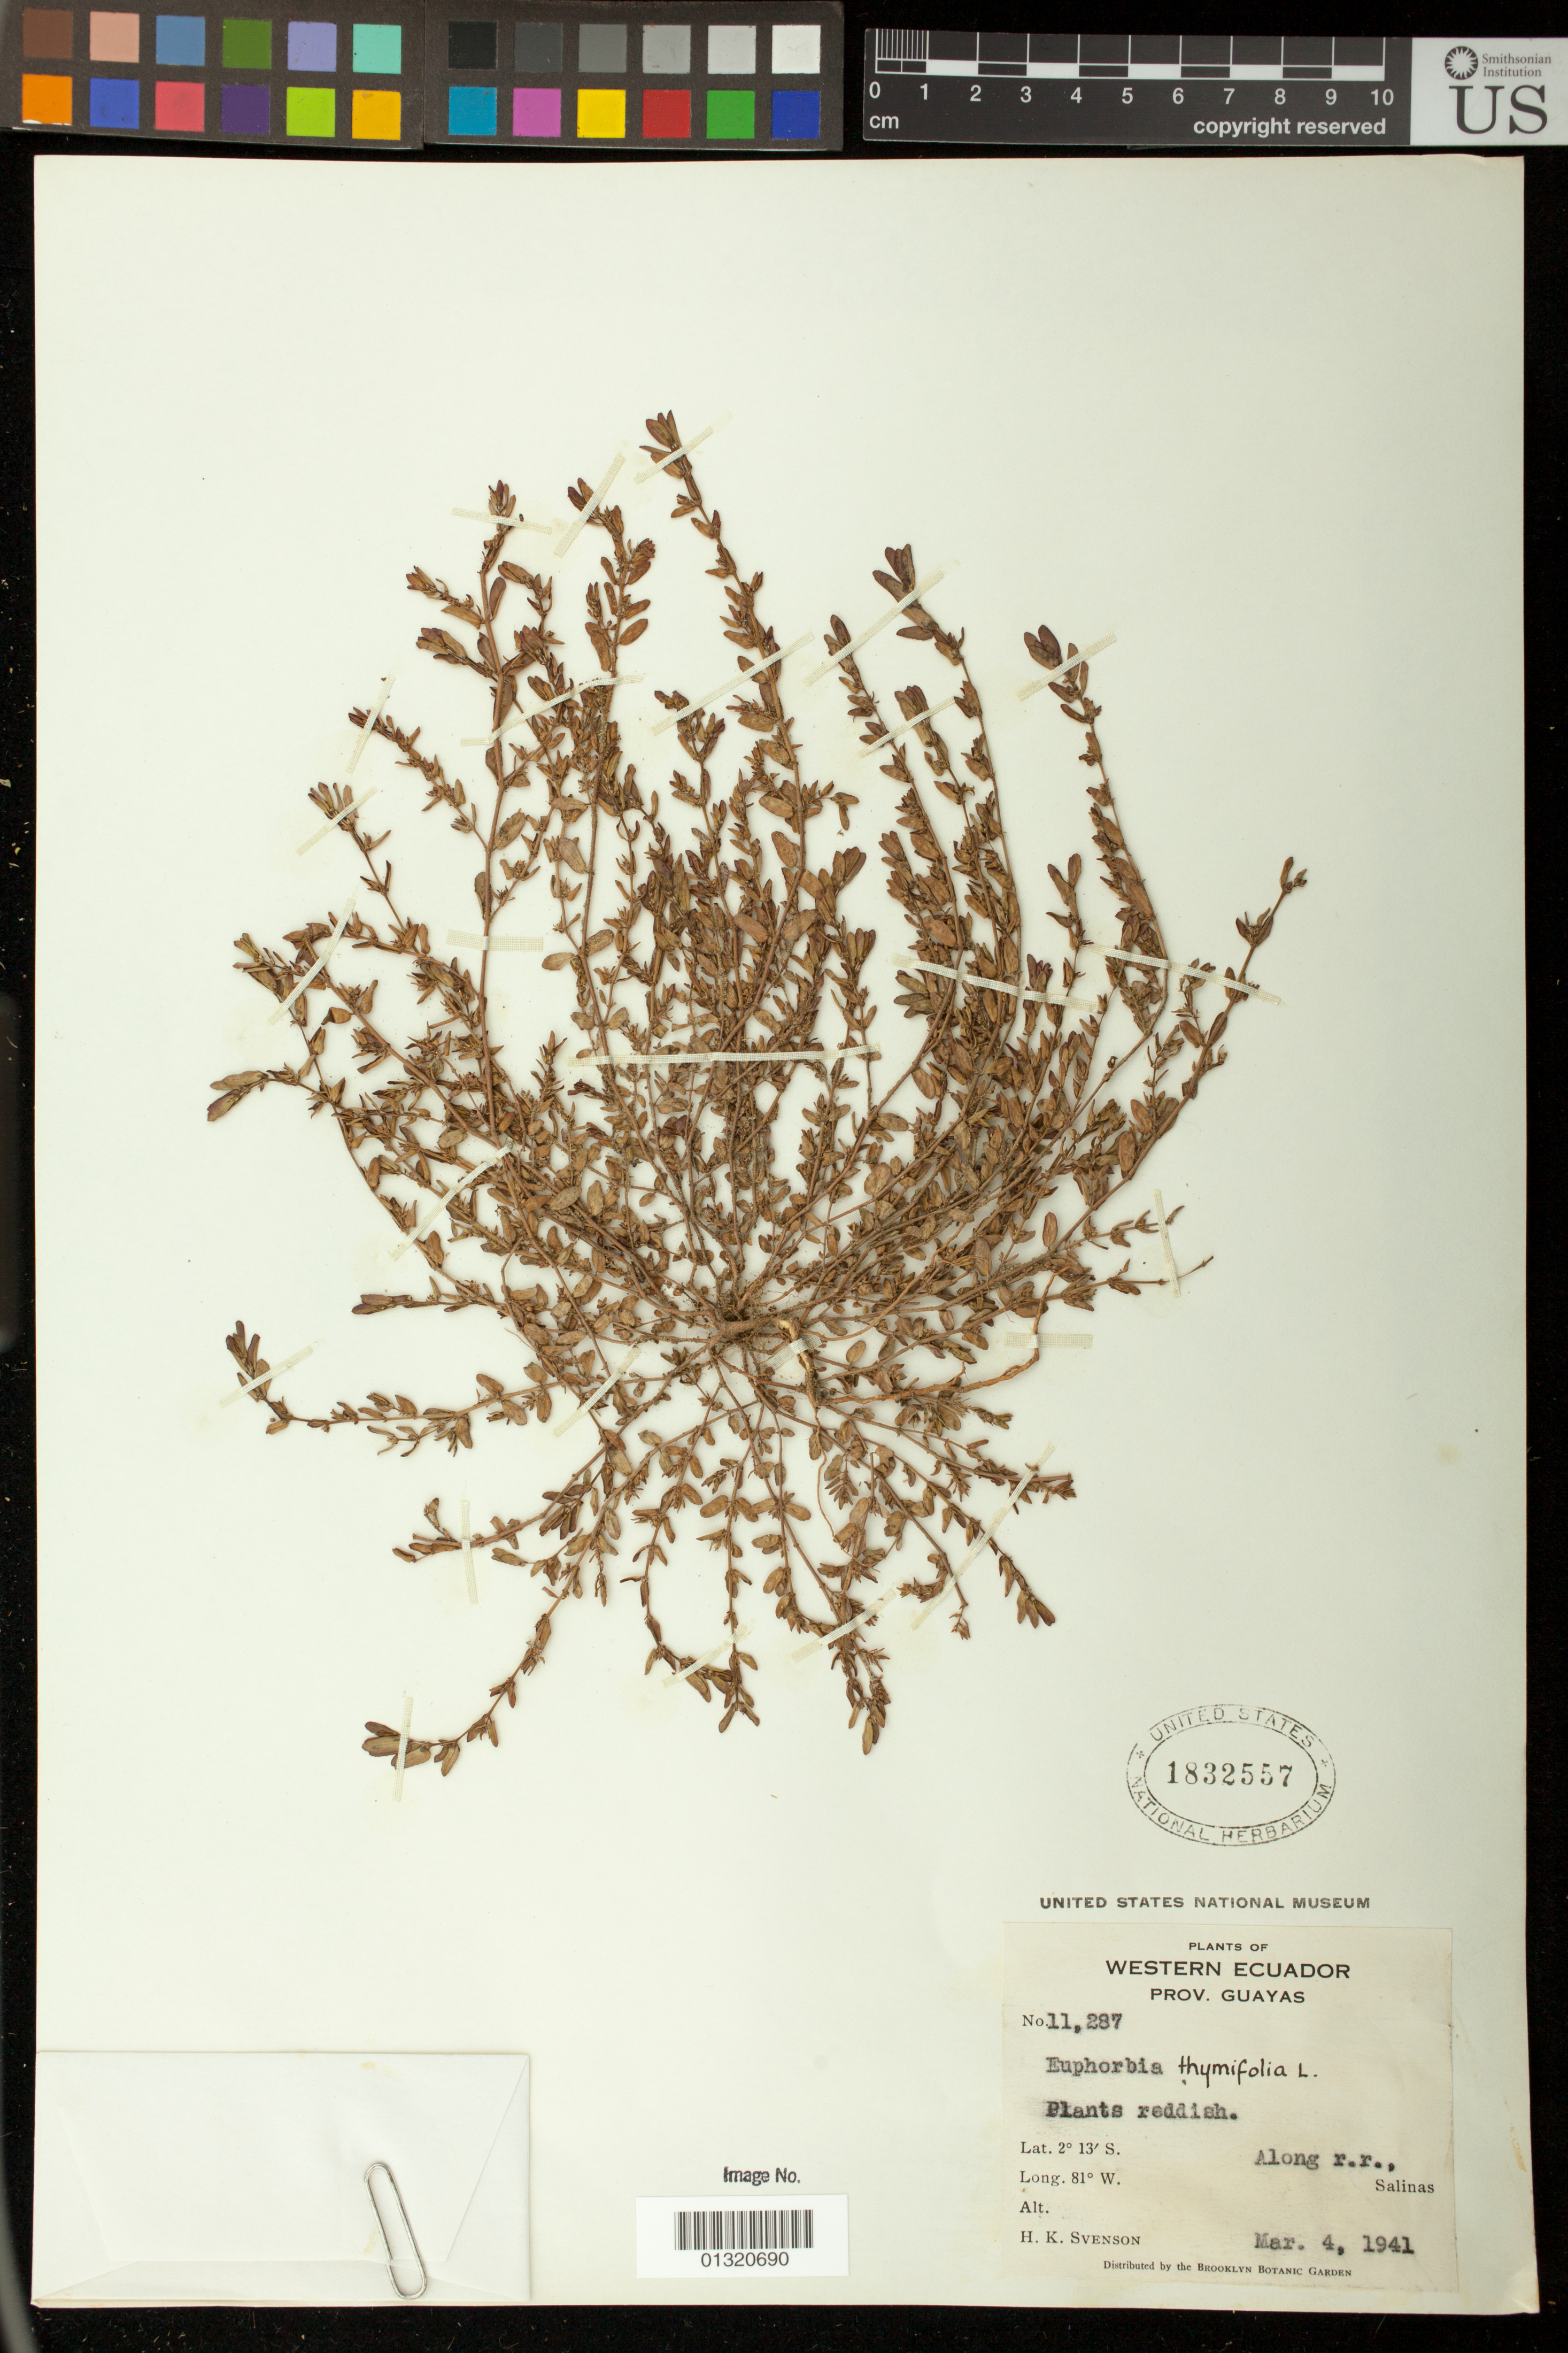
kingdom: Plantae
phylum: Tracheophyta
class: Magnoliopsida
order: Malpighiales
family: Euphorbiaceae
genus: Euphorbia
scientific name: Euphorbia thymifolia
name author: L.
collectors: H. Svenson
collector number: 11287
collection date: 1941-03-04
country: Ecuador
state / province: Guayas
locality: Along r.r., Salinas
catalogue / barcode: US 1832557